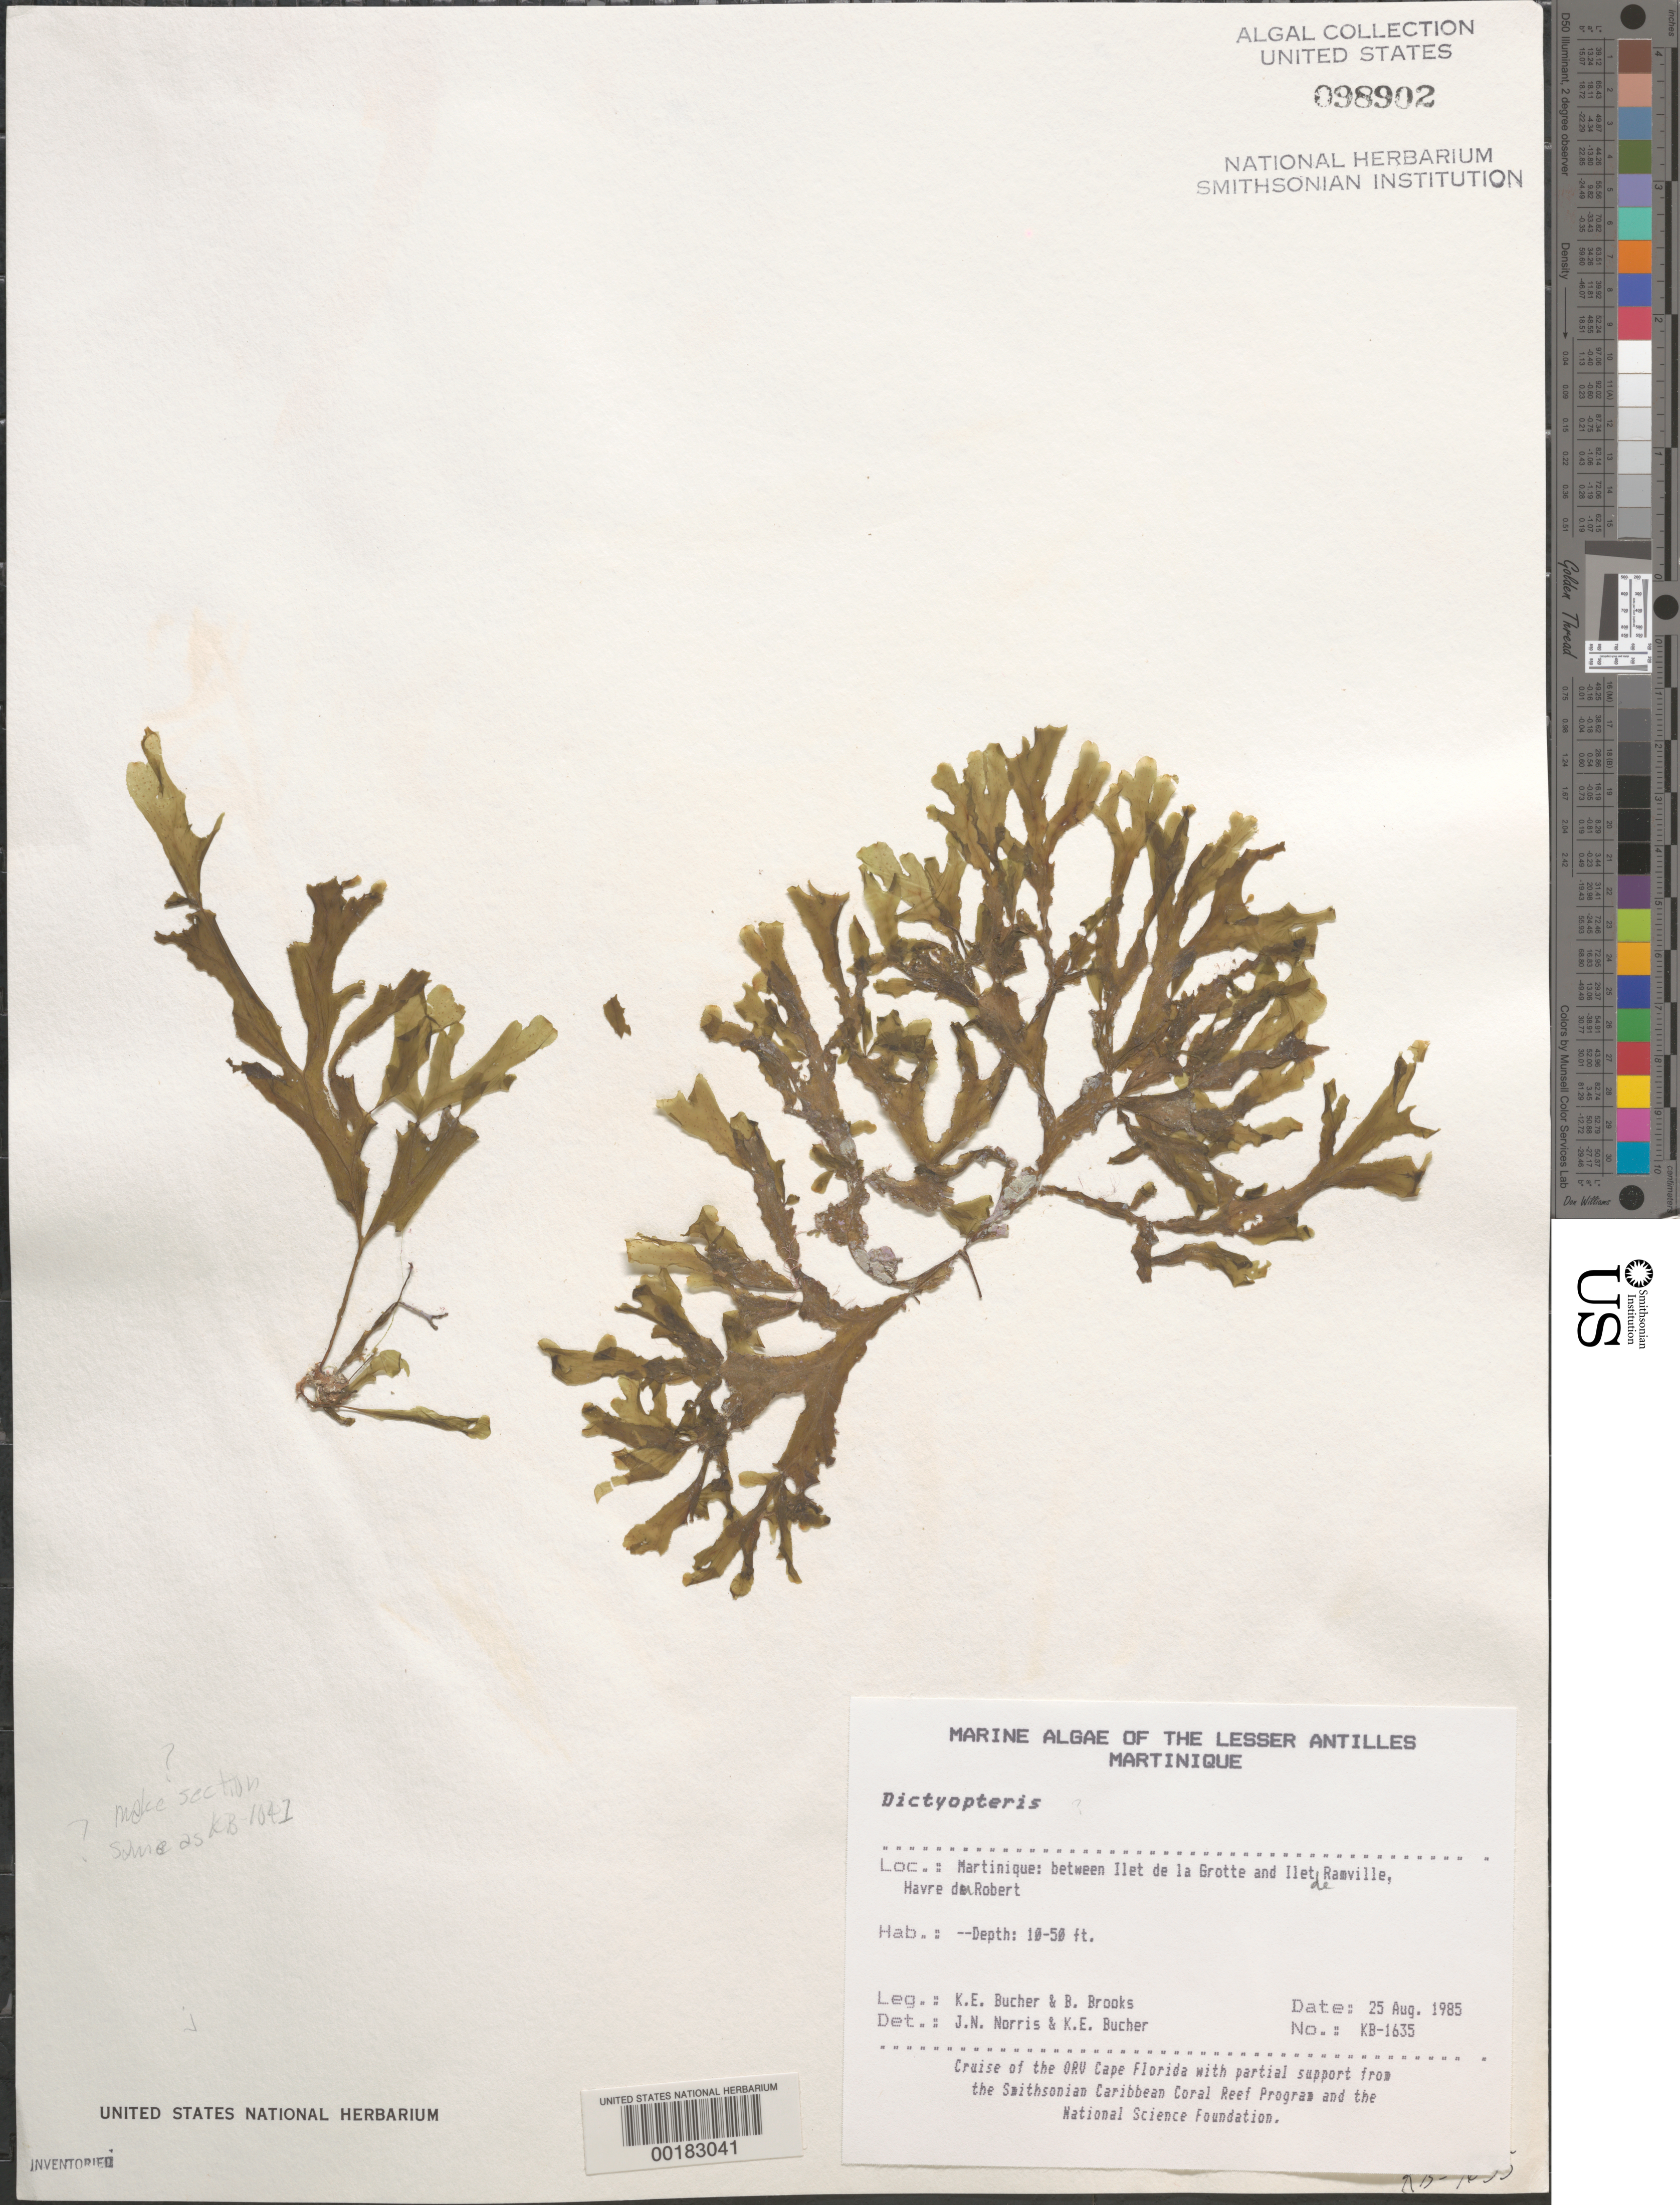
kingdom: Chromista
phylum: Ochrophyta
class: Phaeophyceae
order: Dictyotales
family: Dictyotaceae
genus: Dictyopteris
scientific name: Dictyopteris sp.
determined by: Norris, J. N.; Bucher, K. E.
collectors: K. E. Bucher & B. Brooks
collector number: Kb-1635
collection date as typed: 25 Aug 1985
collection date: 1985-08-25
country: Martinique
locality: Between Ilet de la Grotte and Ilet de Ramville, Havre du Robert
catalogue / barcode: US 98902